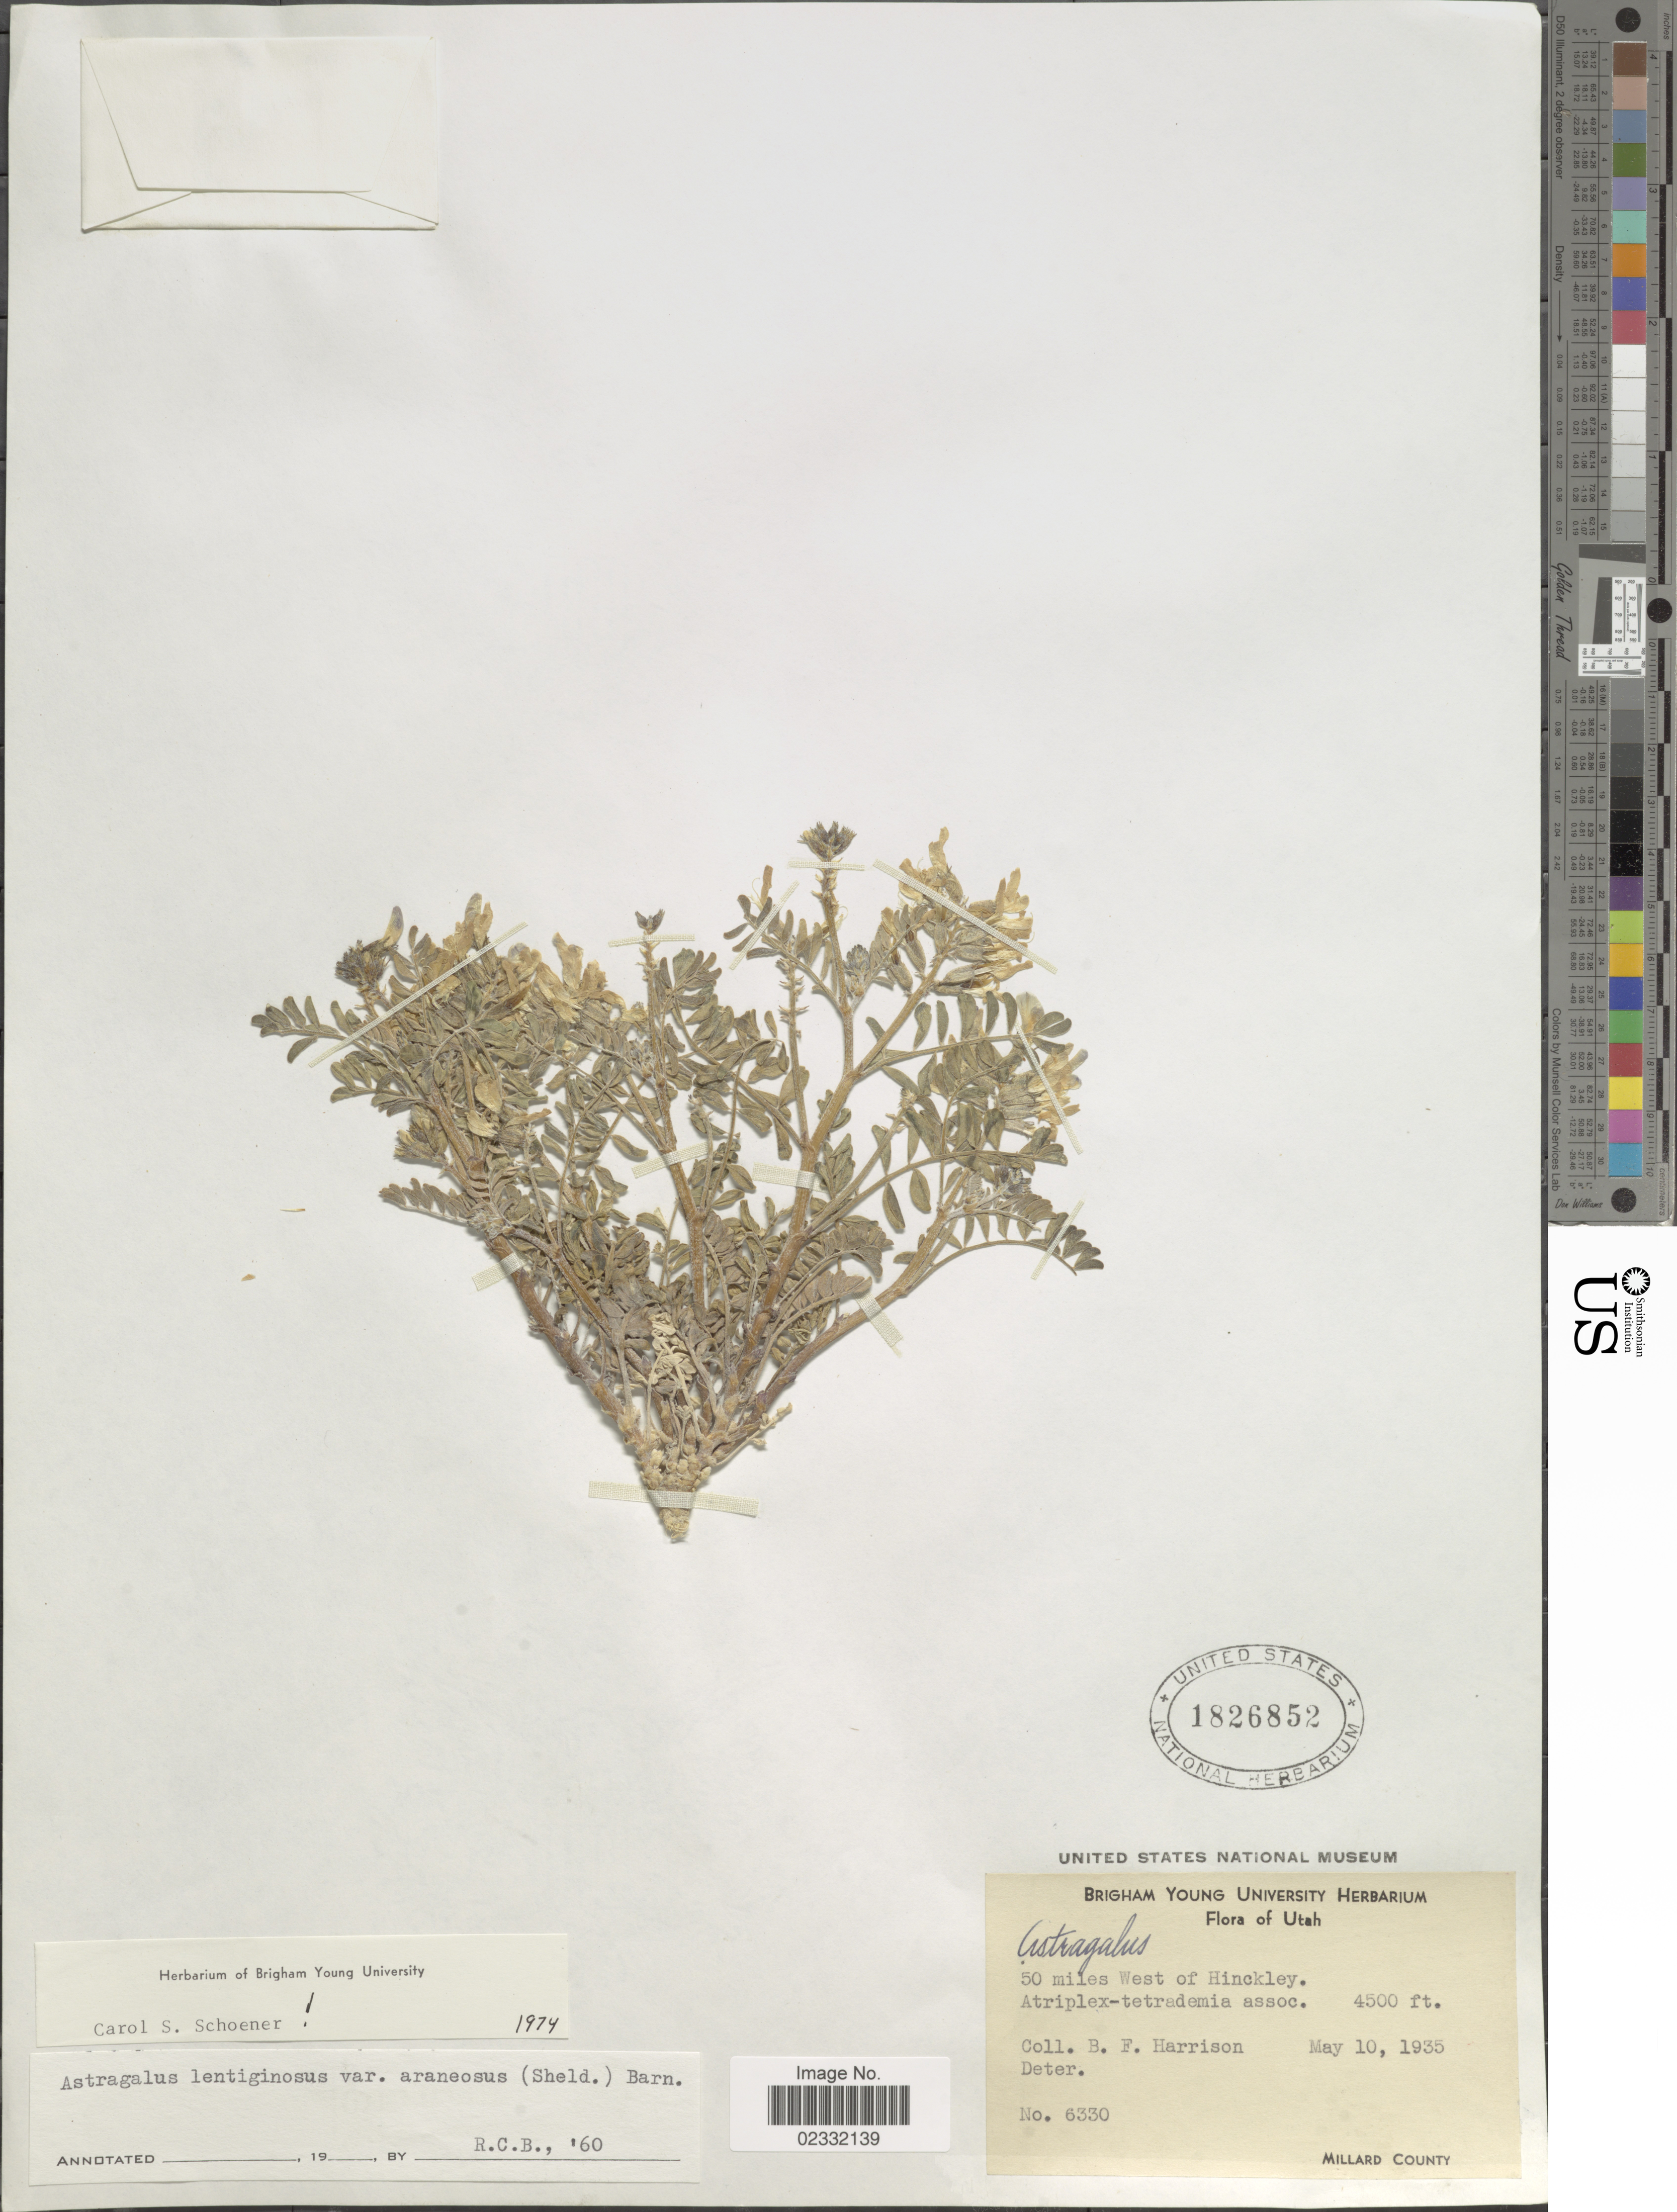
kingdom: Plantae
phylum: Tracheophyta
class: Magnoliopsida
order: Fabales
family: Fabaceae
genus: Astragalus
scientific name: Astragalus lentiginosus var. araneosus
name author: (E. Sheld.) Barneby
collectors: B. F. Harrison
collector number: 6330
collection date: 1935-05-10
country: United States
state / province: Utah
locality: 50 miles West of Hinckley, Millard County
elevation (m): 1372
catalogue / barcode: US 1826852